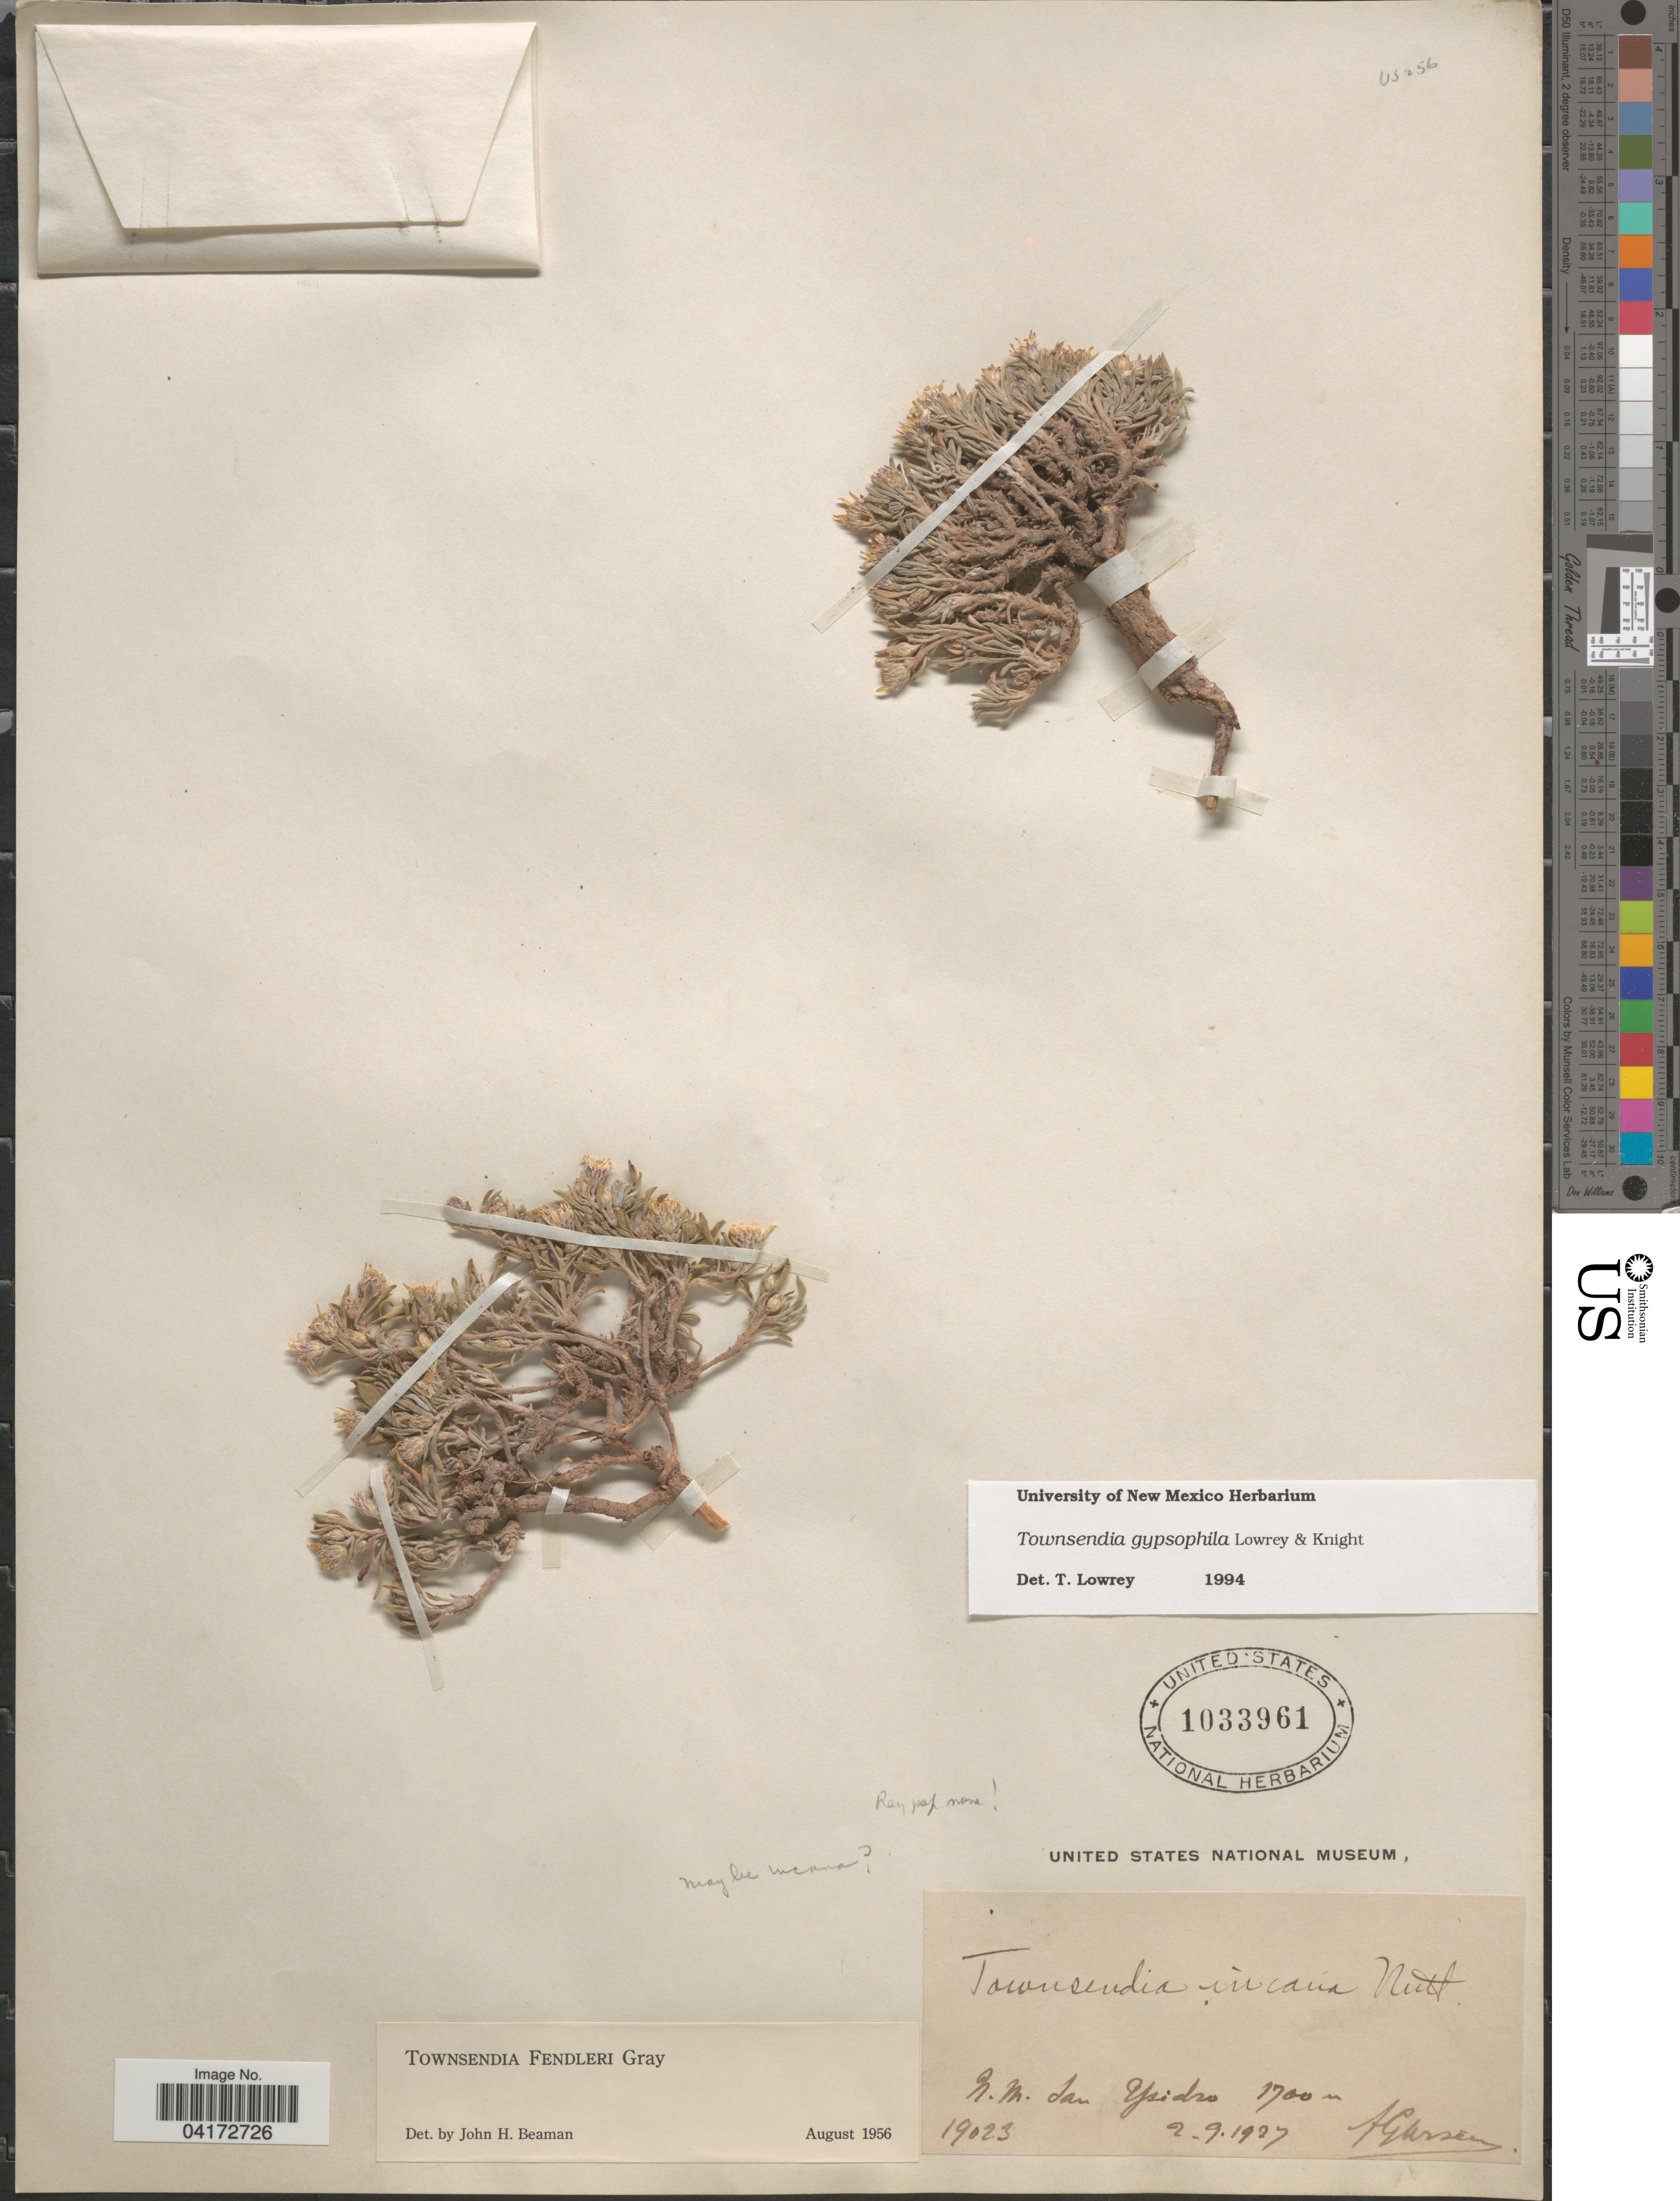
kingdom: Plantae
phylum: Tracheophyta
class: Magnoliopsida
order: Asterales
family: Asteraceae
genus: Townsendia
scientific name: Townsendia gypsophila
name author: Lowrey & P.J. Knight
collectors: Bro. G. Arsène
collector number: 19023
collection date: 1927-09-02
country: United States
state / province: New Mexico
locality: San Ysidro.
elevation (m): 1700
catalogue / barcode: US 1033961